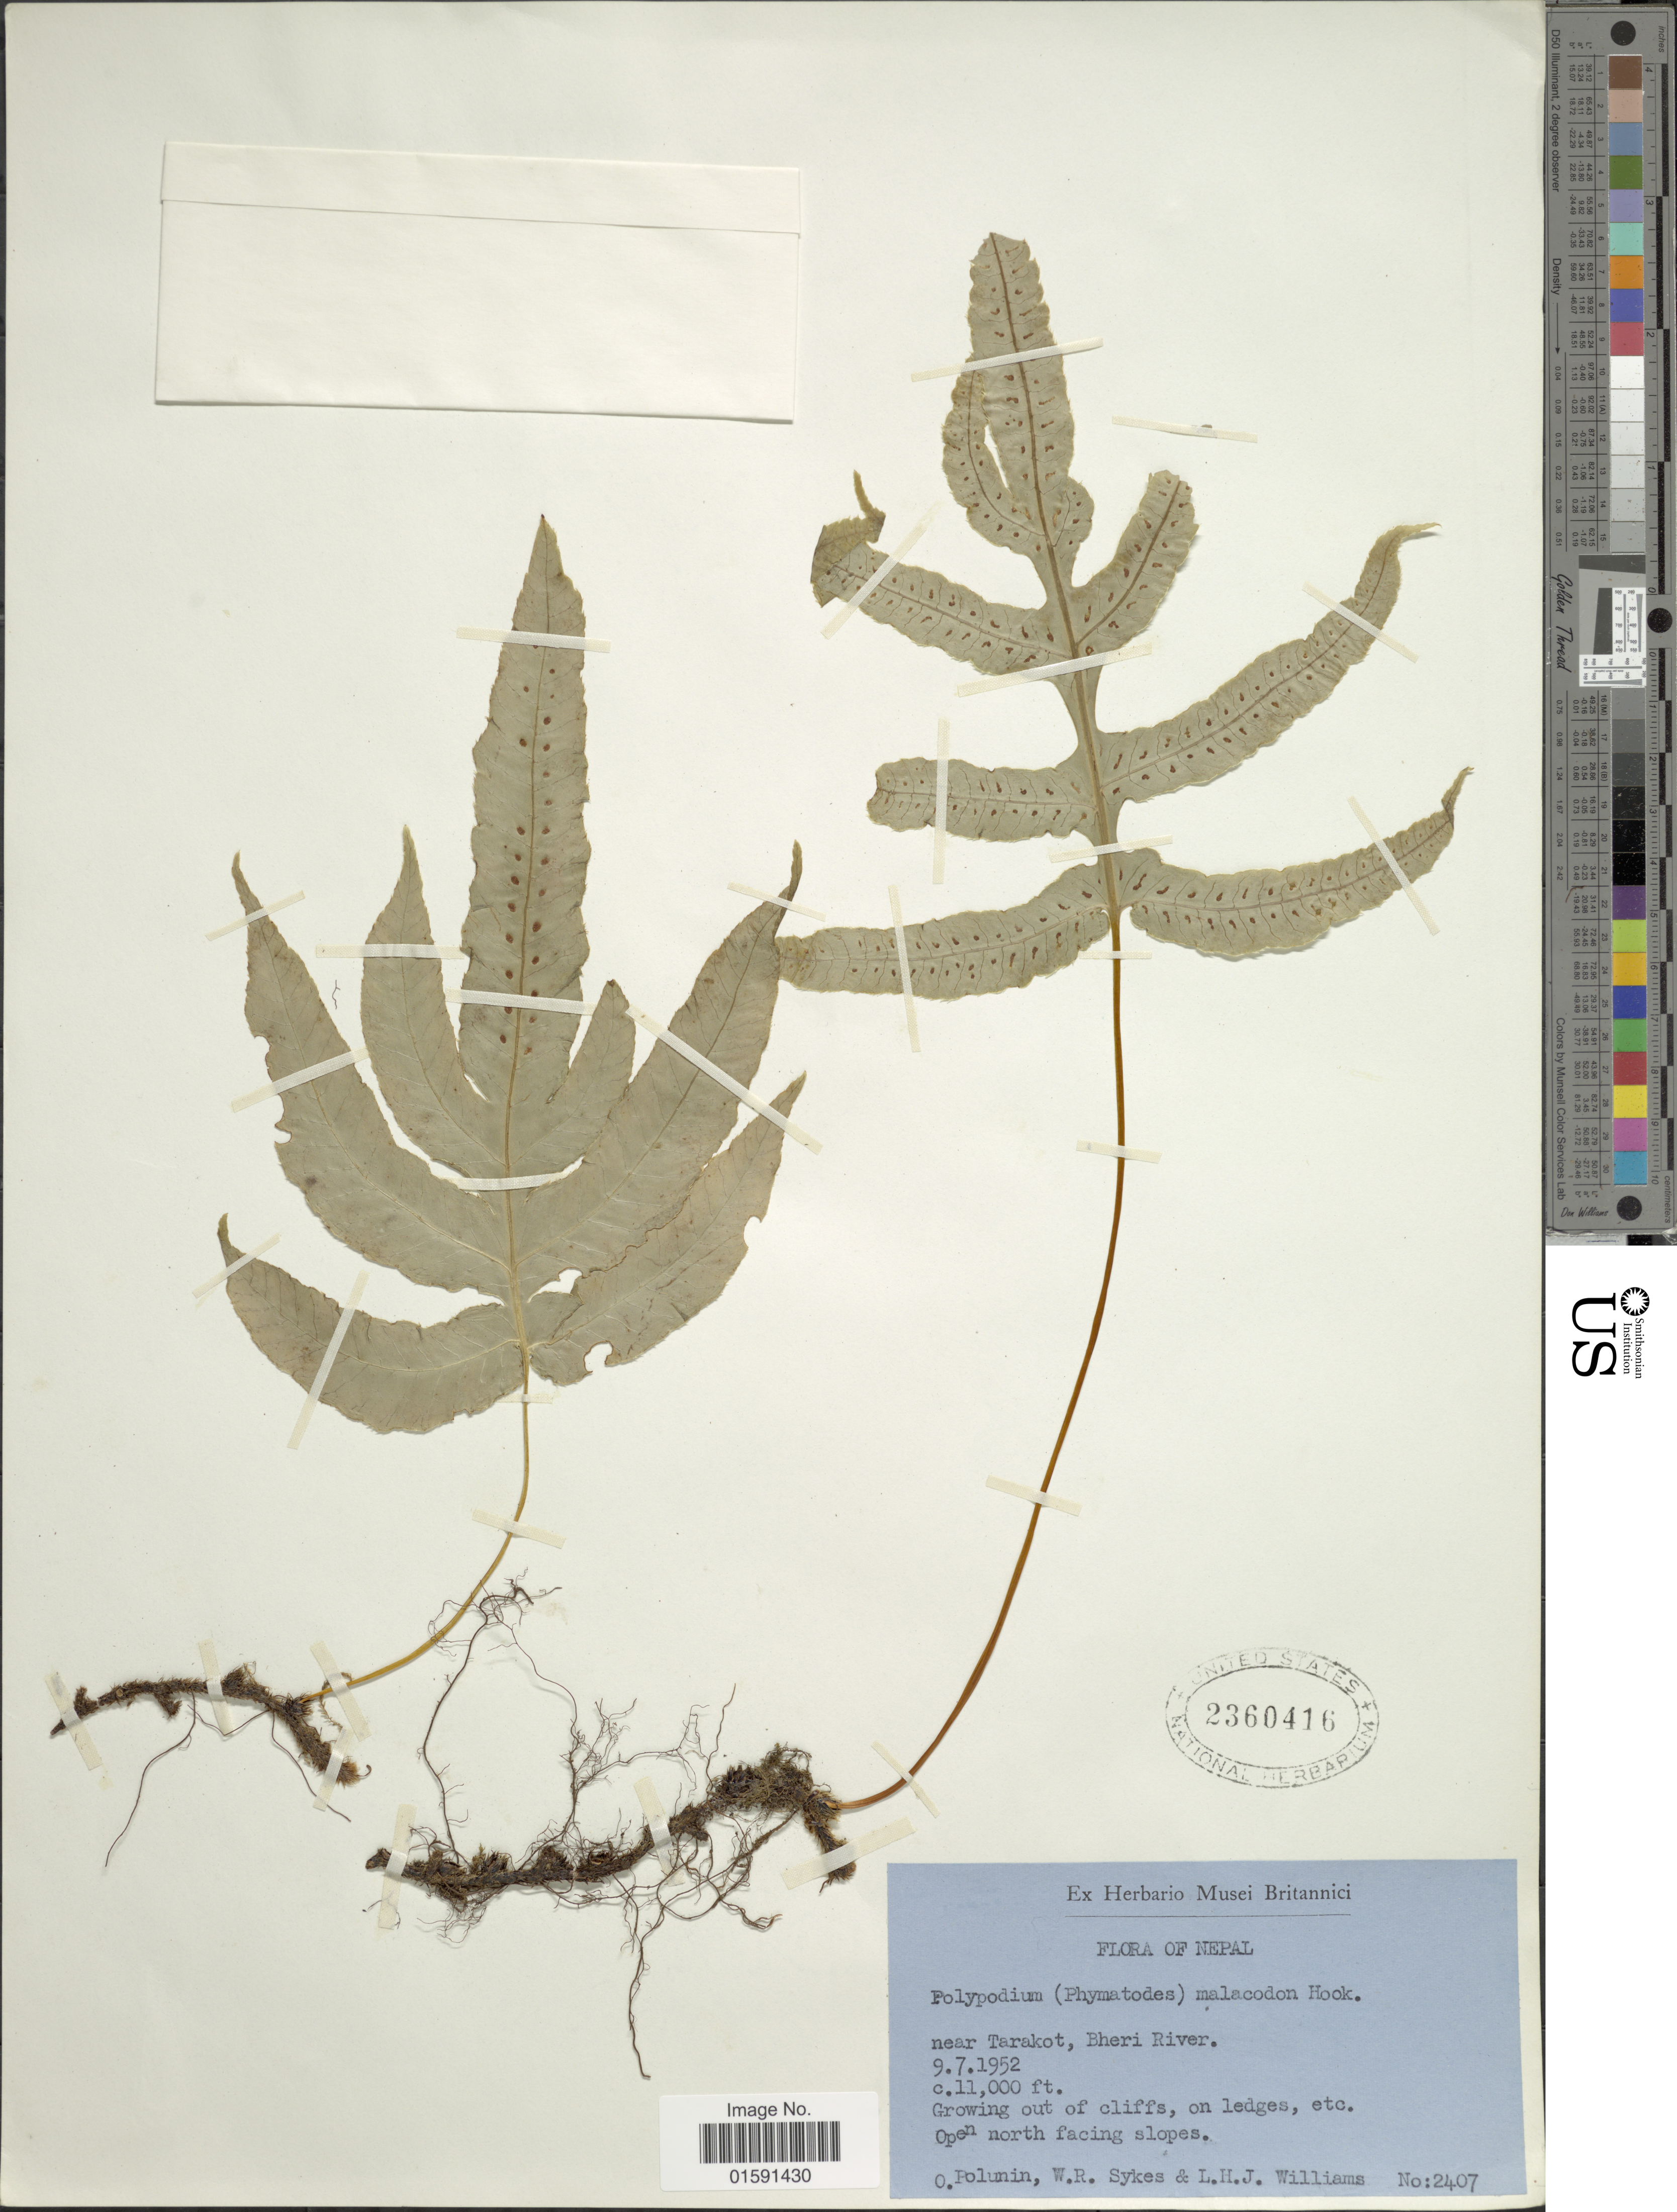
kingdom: Plantae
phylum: Tracheophyta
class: Polypodiopsida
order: Polypodiales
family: Polypodiaceae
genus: Selliguea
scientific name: Selliguea malacodon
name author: (Hook.) S. L. Yu et al.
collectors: O. V. Polunin, W. R. Sykes & L. H. J. Williams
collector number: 2407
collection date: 1952-07-09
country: Nepal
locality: Near Tarakot, Bheri River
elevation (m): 3353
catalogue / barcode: US 2360416